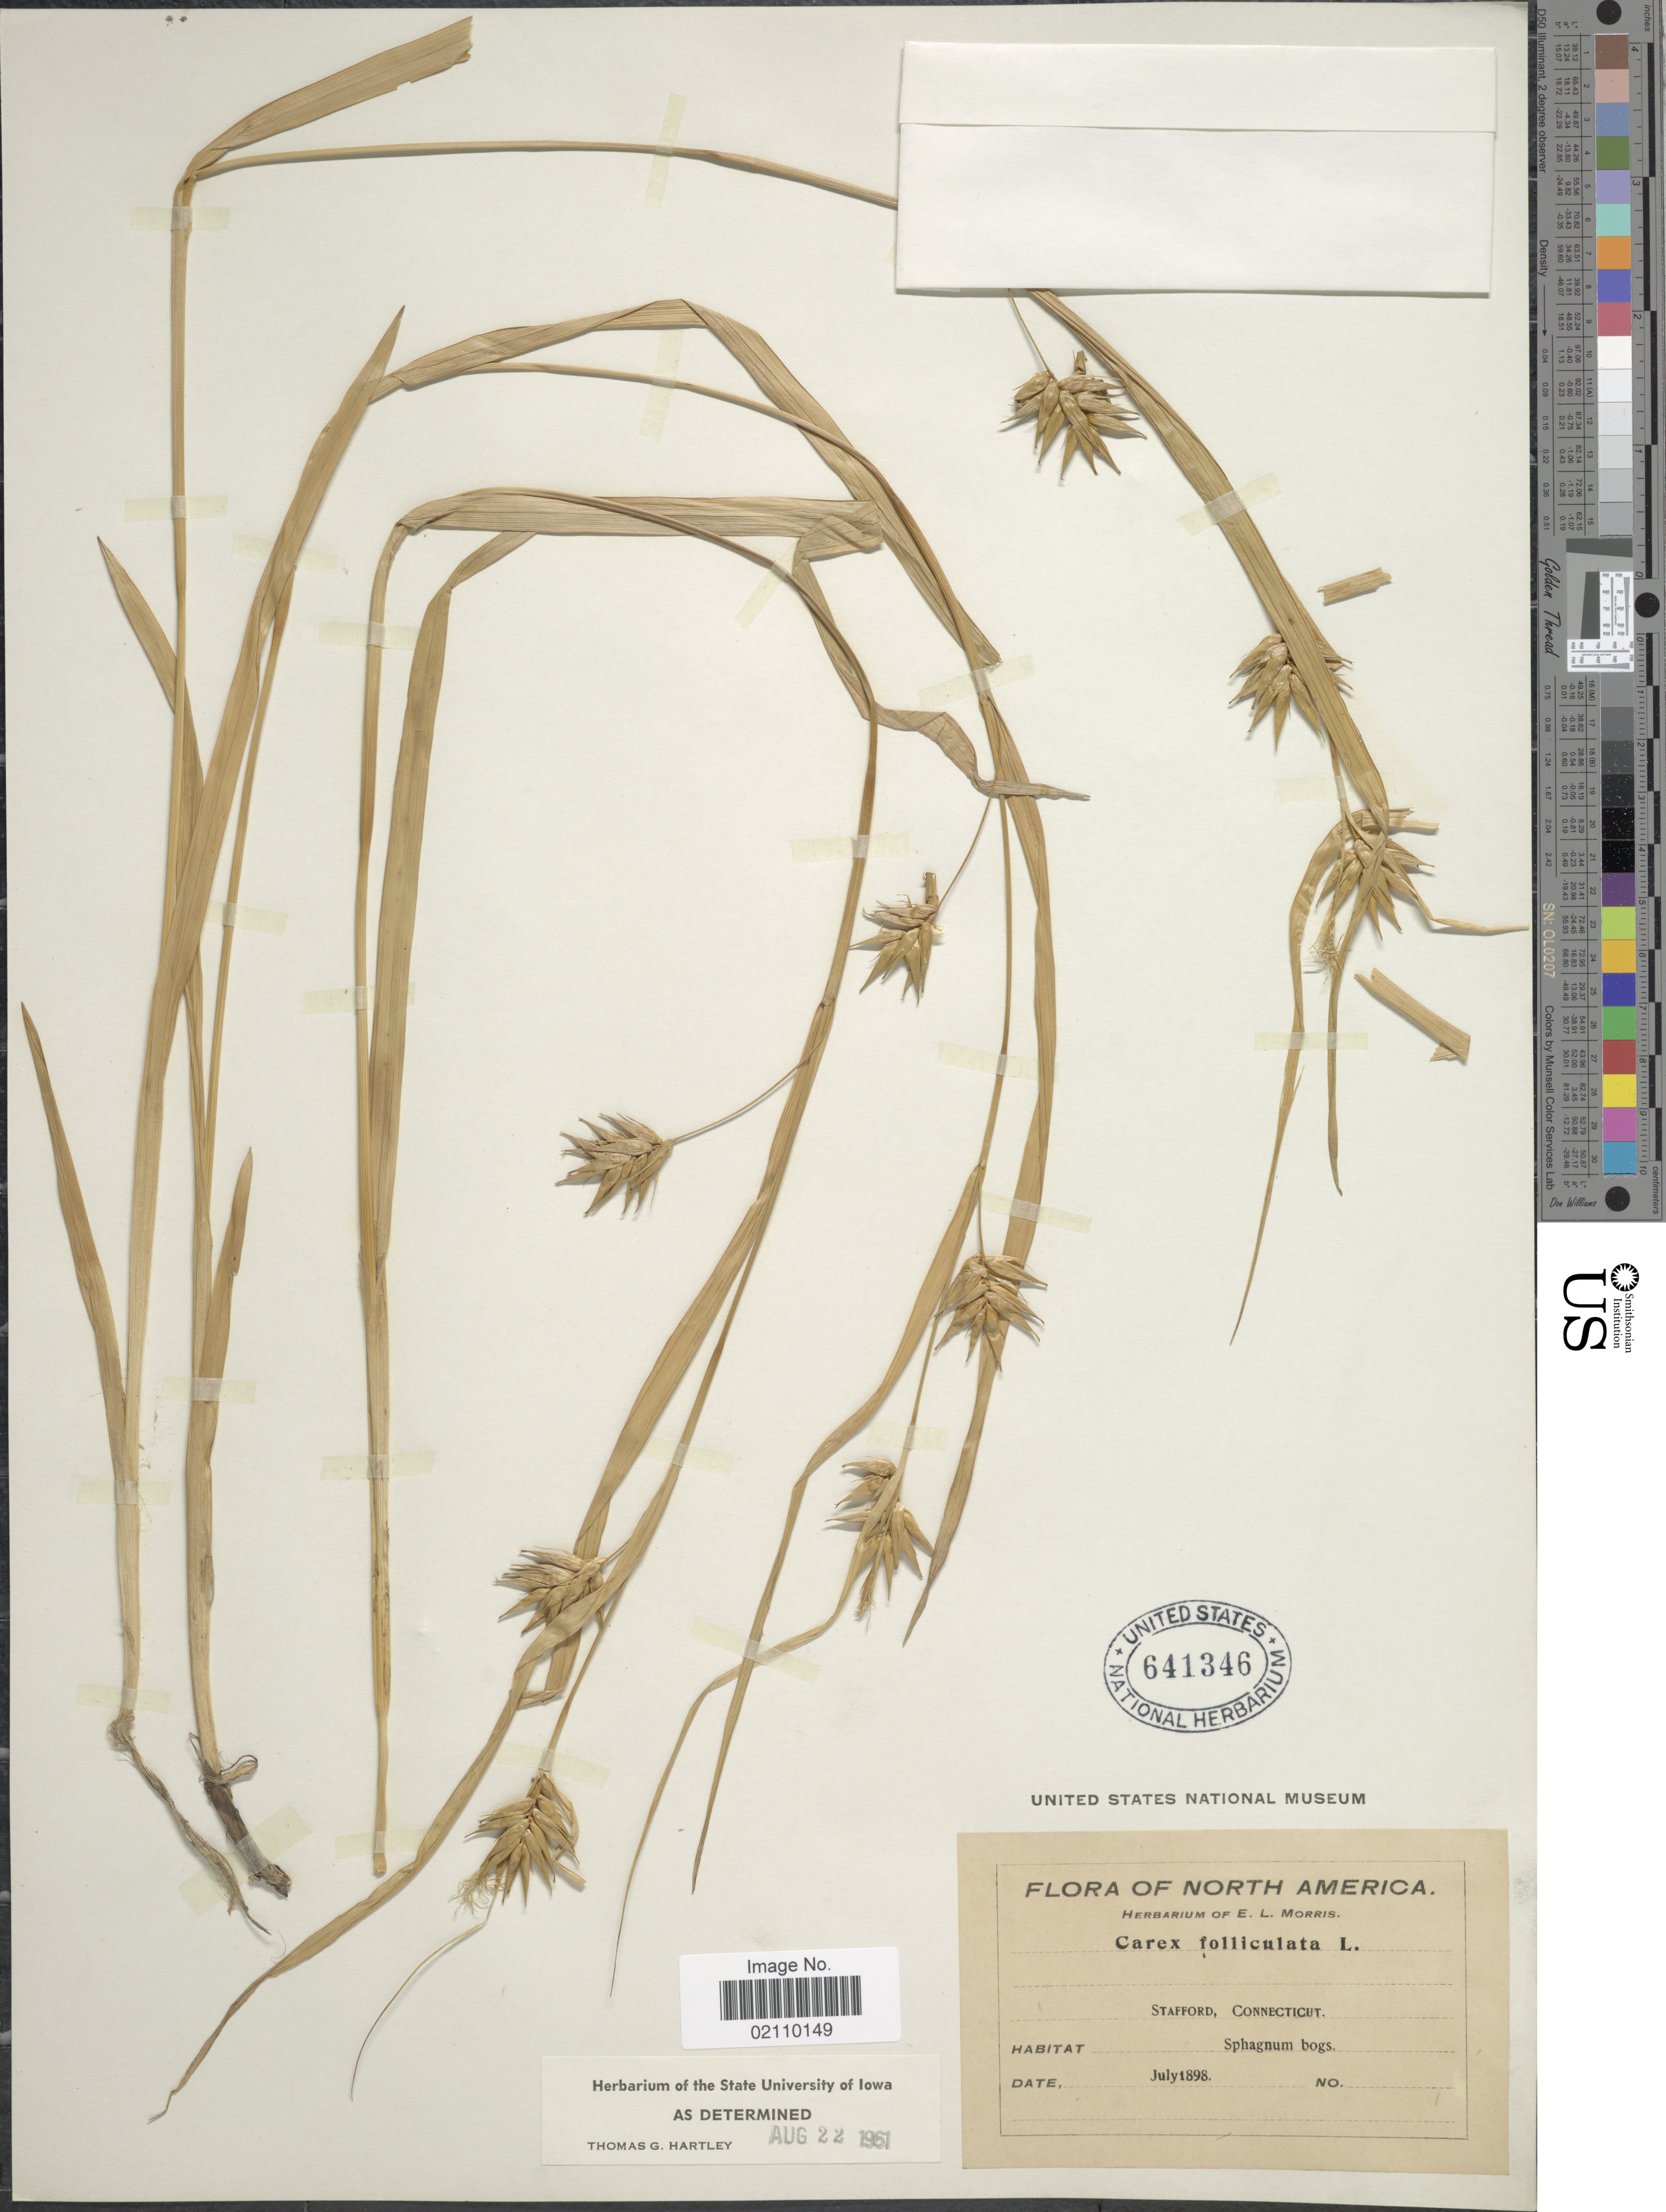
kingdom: Plantae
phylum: Tracheophyta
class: Liliopsida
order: Poales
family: Cyperaceae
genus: Carex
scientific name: Carex folliculata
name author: L.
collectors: E. Morris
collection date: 1898-07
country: United States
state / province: Connecticut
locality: Stafford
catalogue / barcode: US 641346